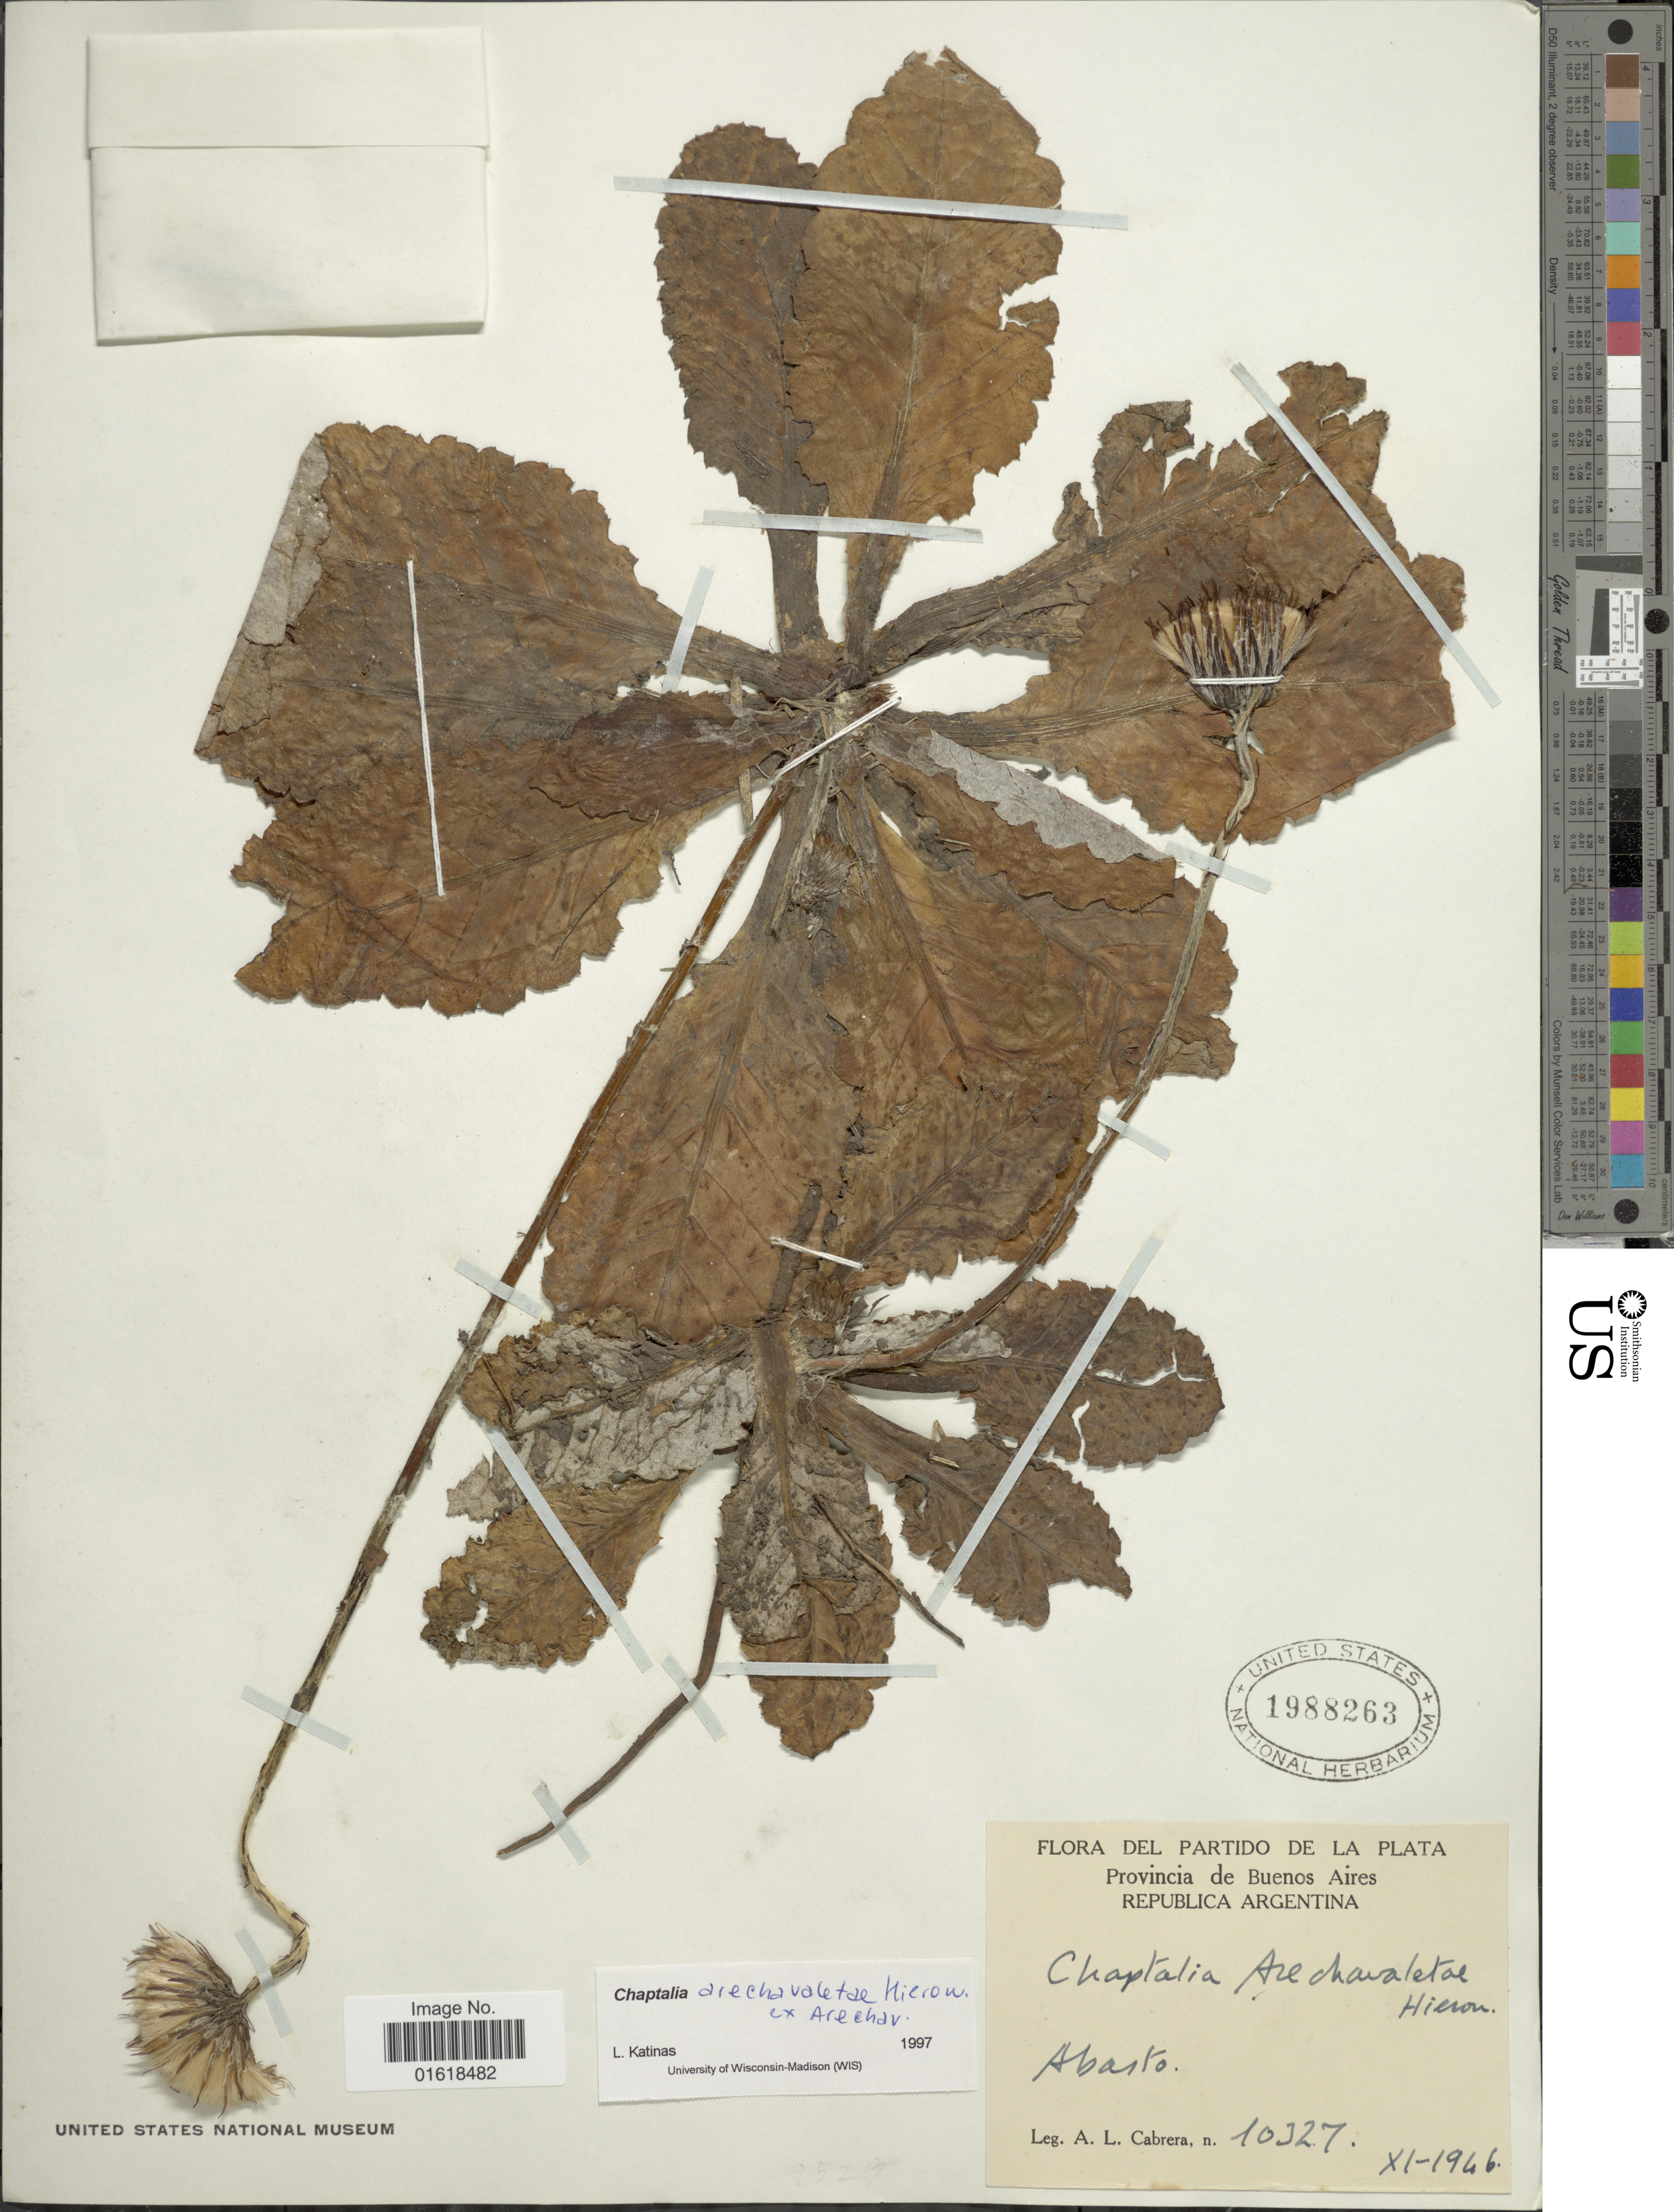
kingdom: Plantae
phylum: Tracheophyta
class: Magnoliopsida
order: Asterales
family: Asteraceae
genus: Chaptalia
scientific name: Chaptalia arechavaletae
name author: Arechav.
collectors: A. L. Cabrera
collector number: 10327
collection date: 1946-11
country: Argentina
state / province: Buenos Aires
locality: Partido de La Plata. Abasto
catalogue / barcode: US 1988263